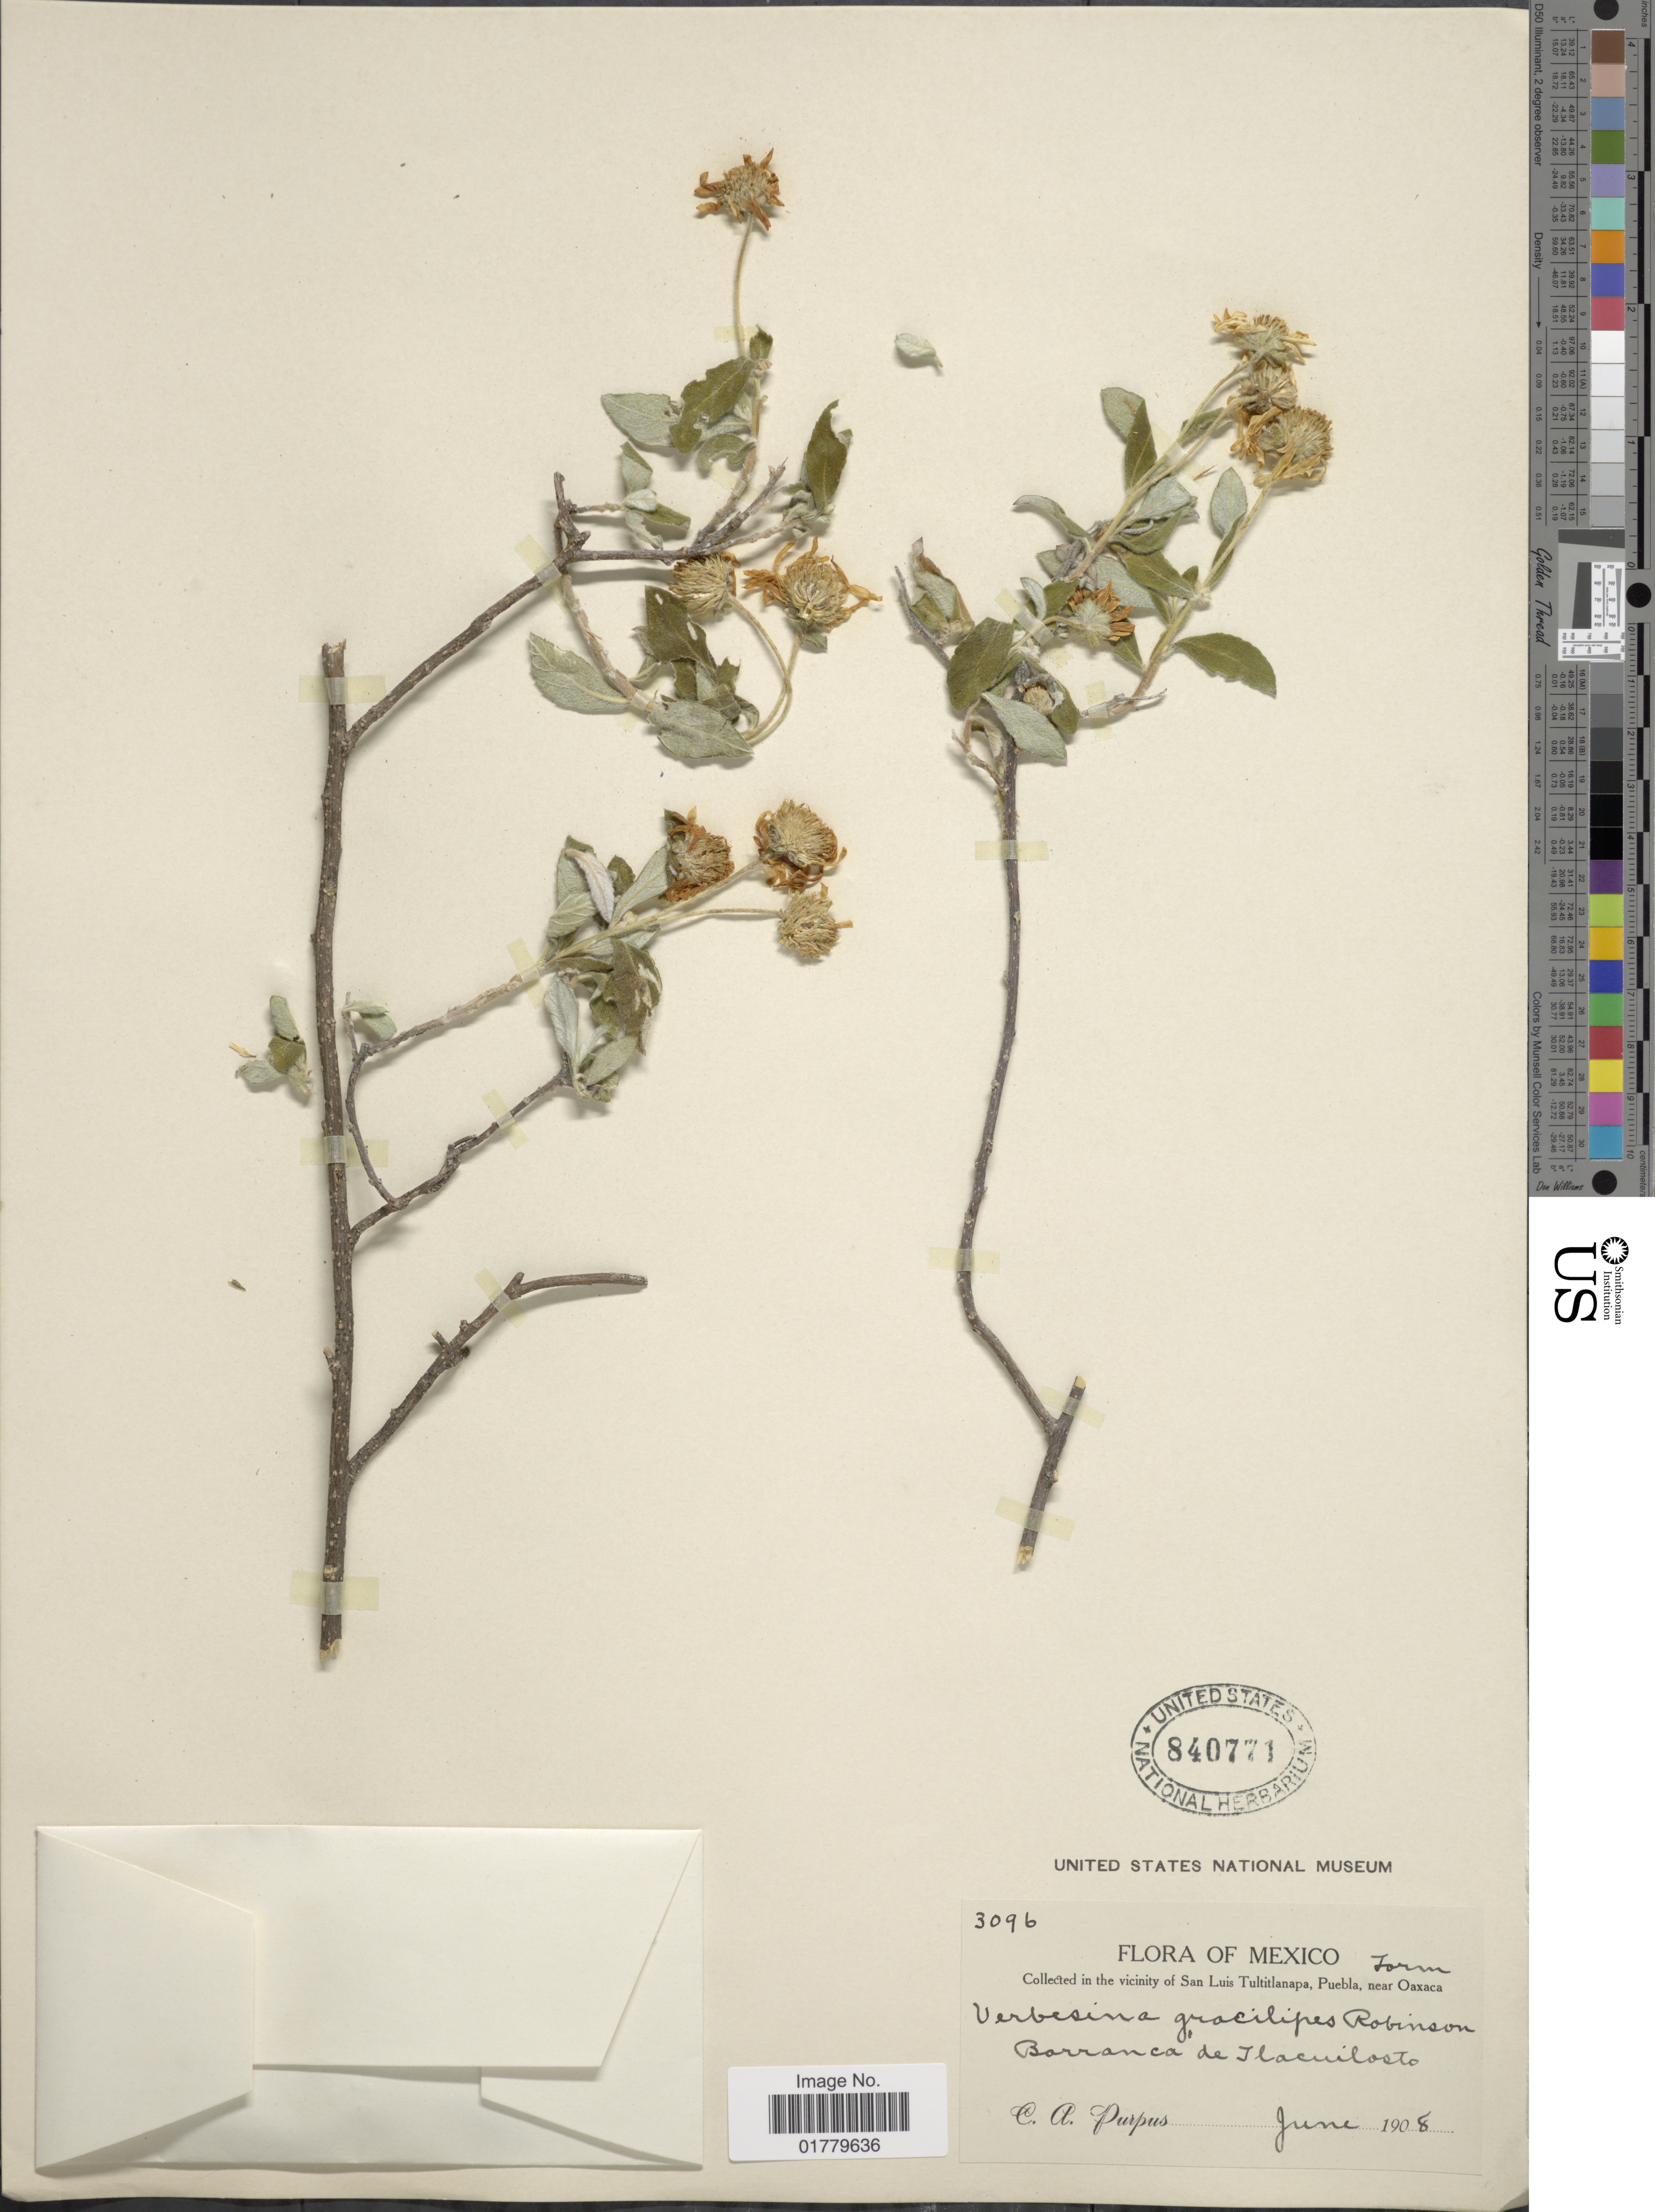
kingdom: Plantae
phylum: Tracheophyta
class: Magnoliopsida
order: Asterales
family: Asteraceae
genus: Verbesina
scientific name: Verbesina gracilipes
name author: B.L. Rob.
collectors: C. A. Purpus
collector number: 3096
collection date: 1908-06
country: Mexico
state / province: Puebla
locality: In the vicinity of San Luis Tultitlanapa, Puebla, near Oaxaca. Barranca de Ilacuilosto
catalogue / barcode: US 840771